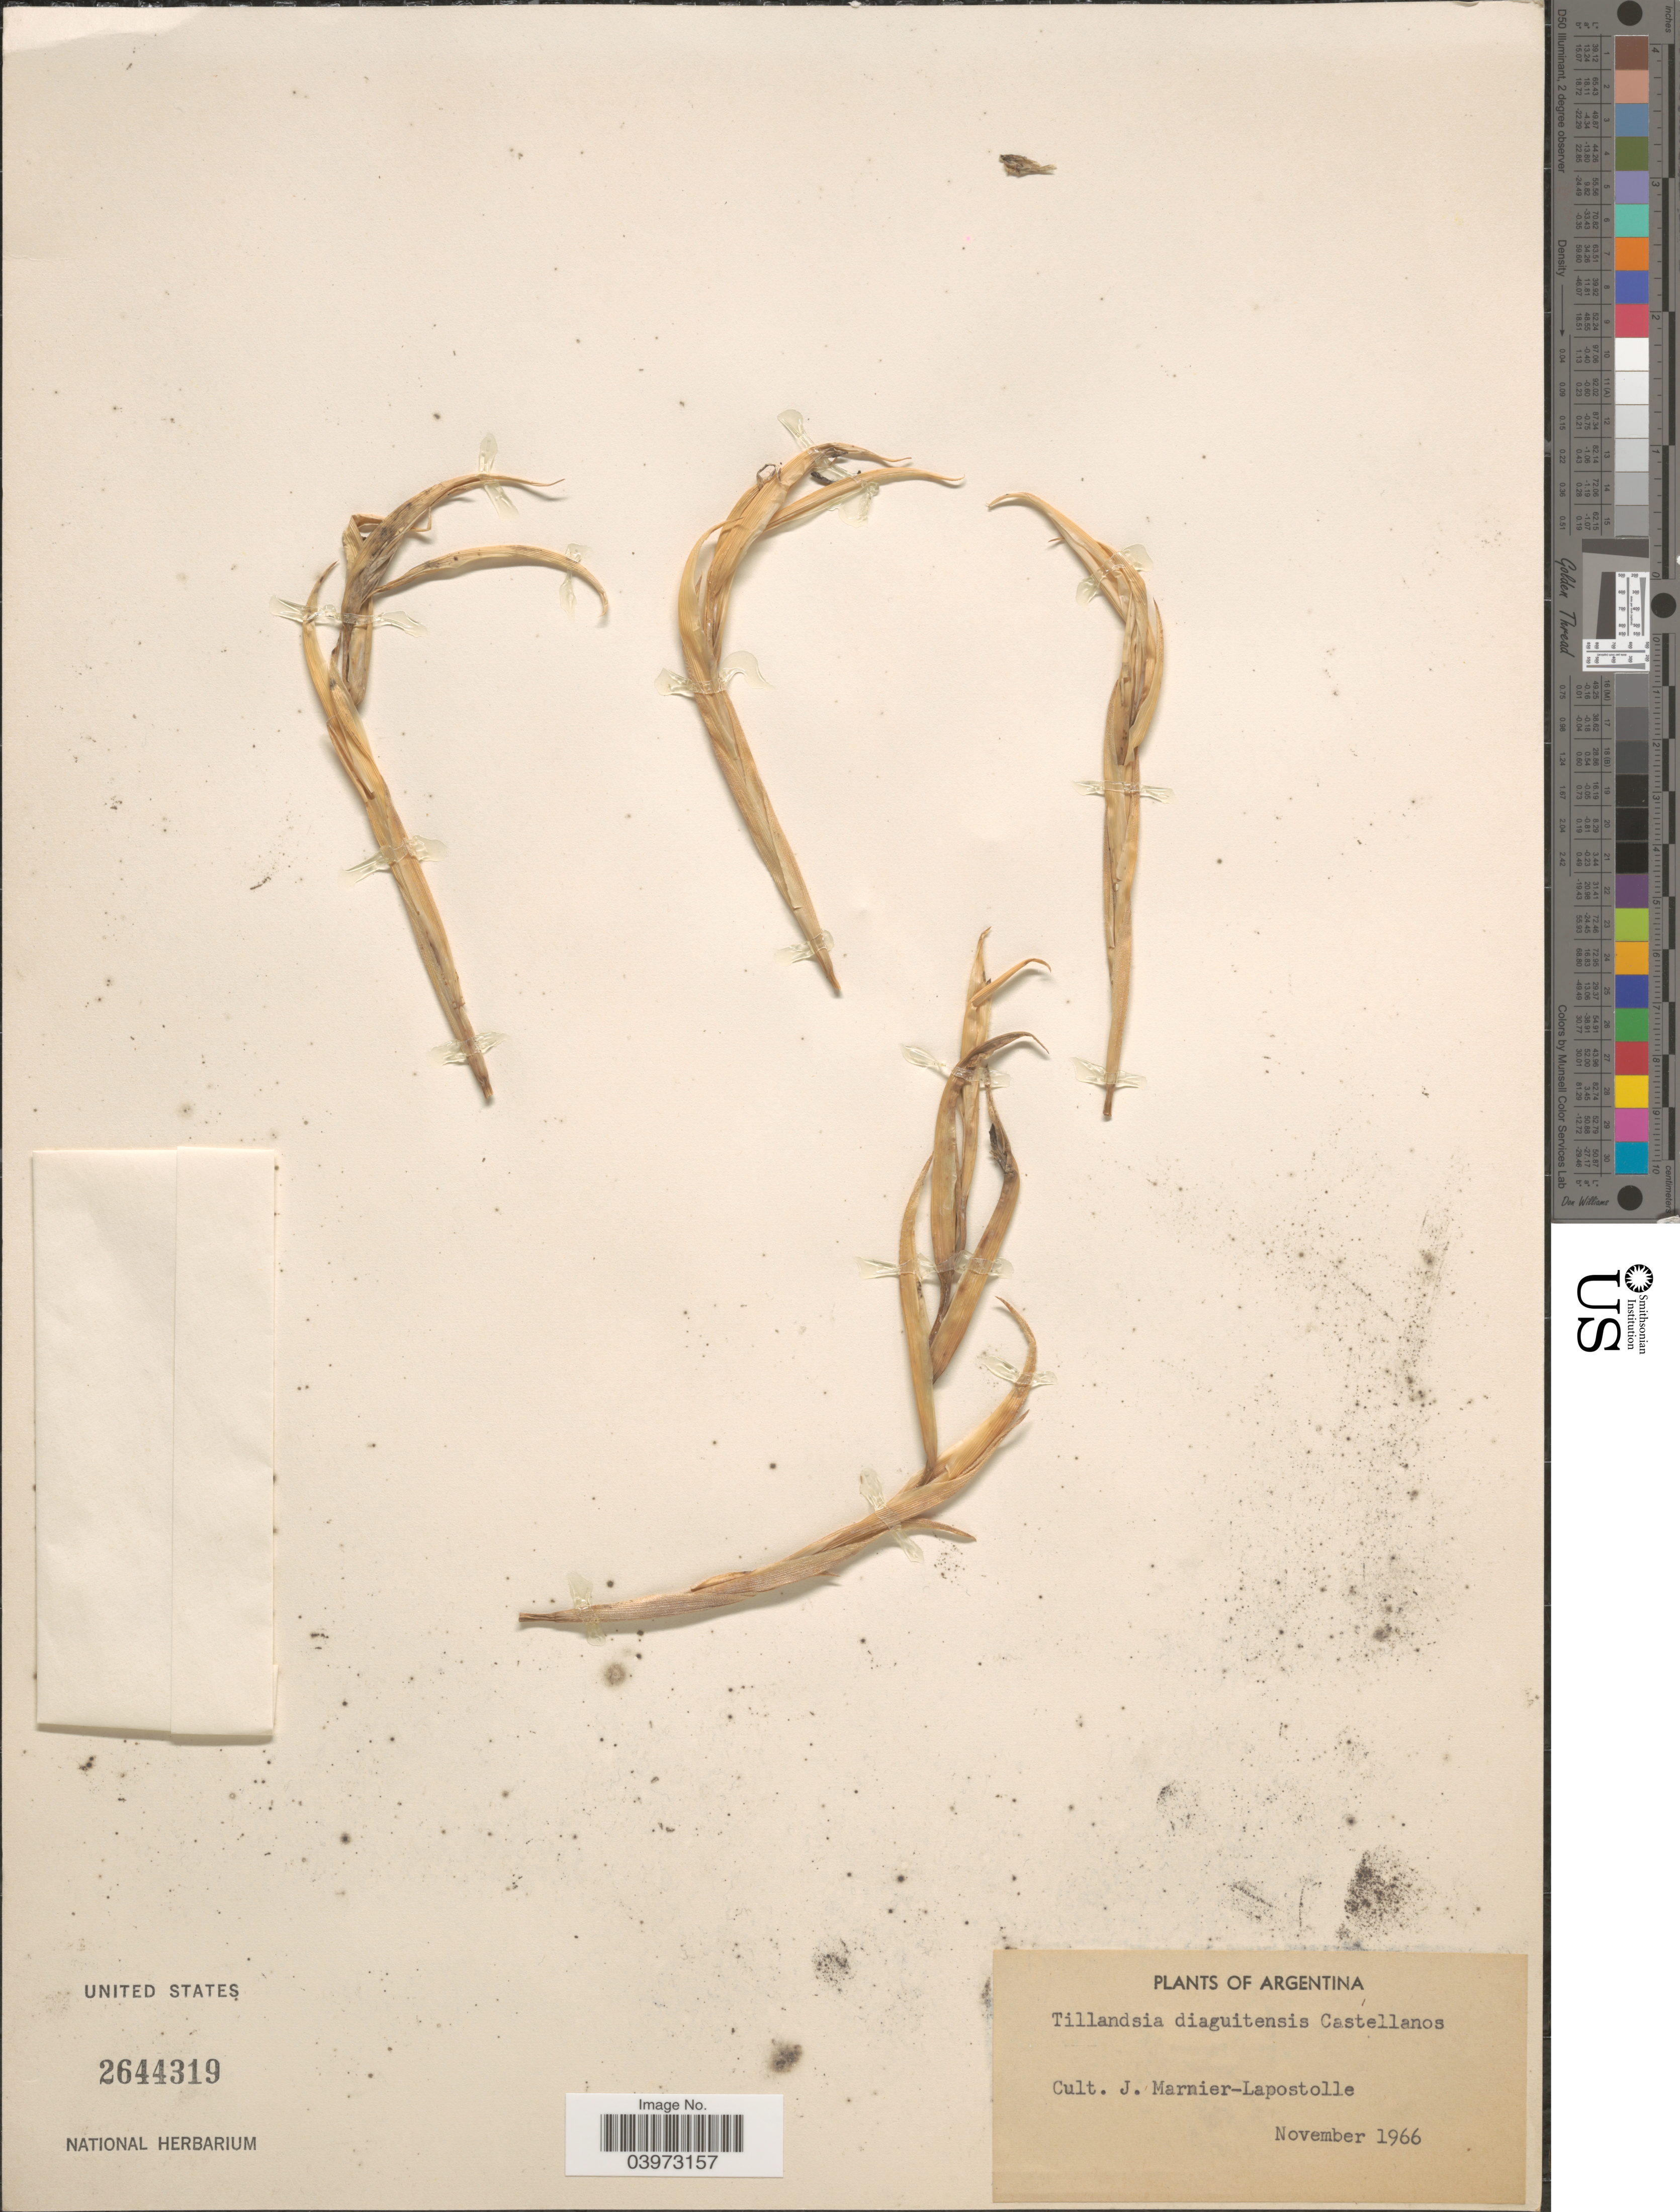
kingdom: Plantae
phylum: Tracheophyta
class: Liliopsida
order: Poales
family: Bromeliaceae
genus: Tillandsia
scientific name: Tillandsia diaguitensis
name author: A. Cast.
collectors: J. Marnier-Lapostolle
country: Argentina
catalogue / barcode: US 2644319